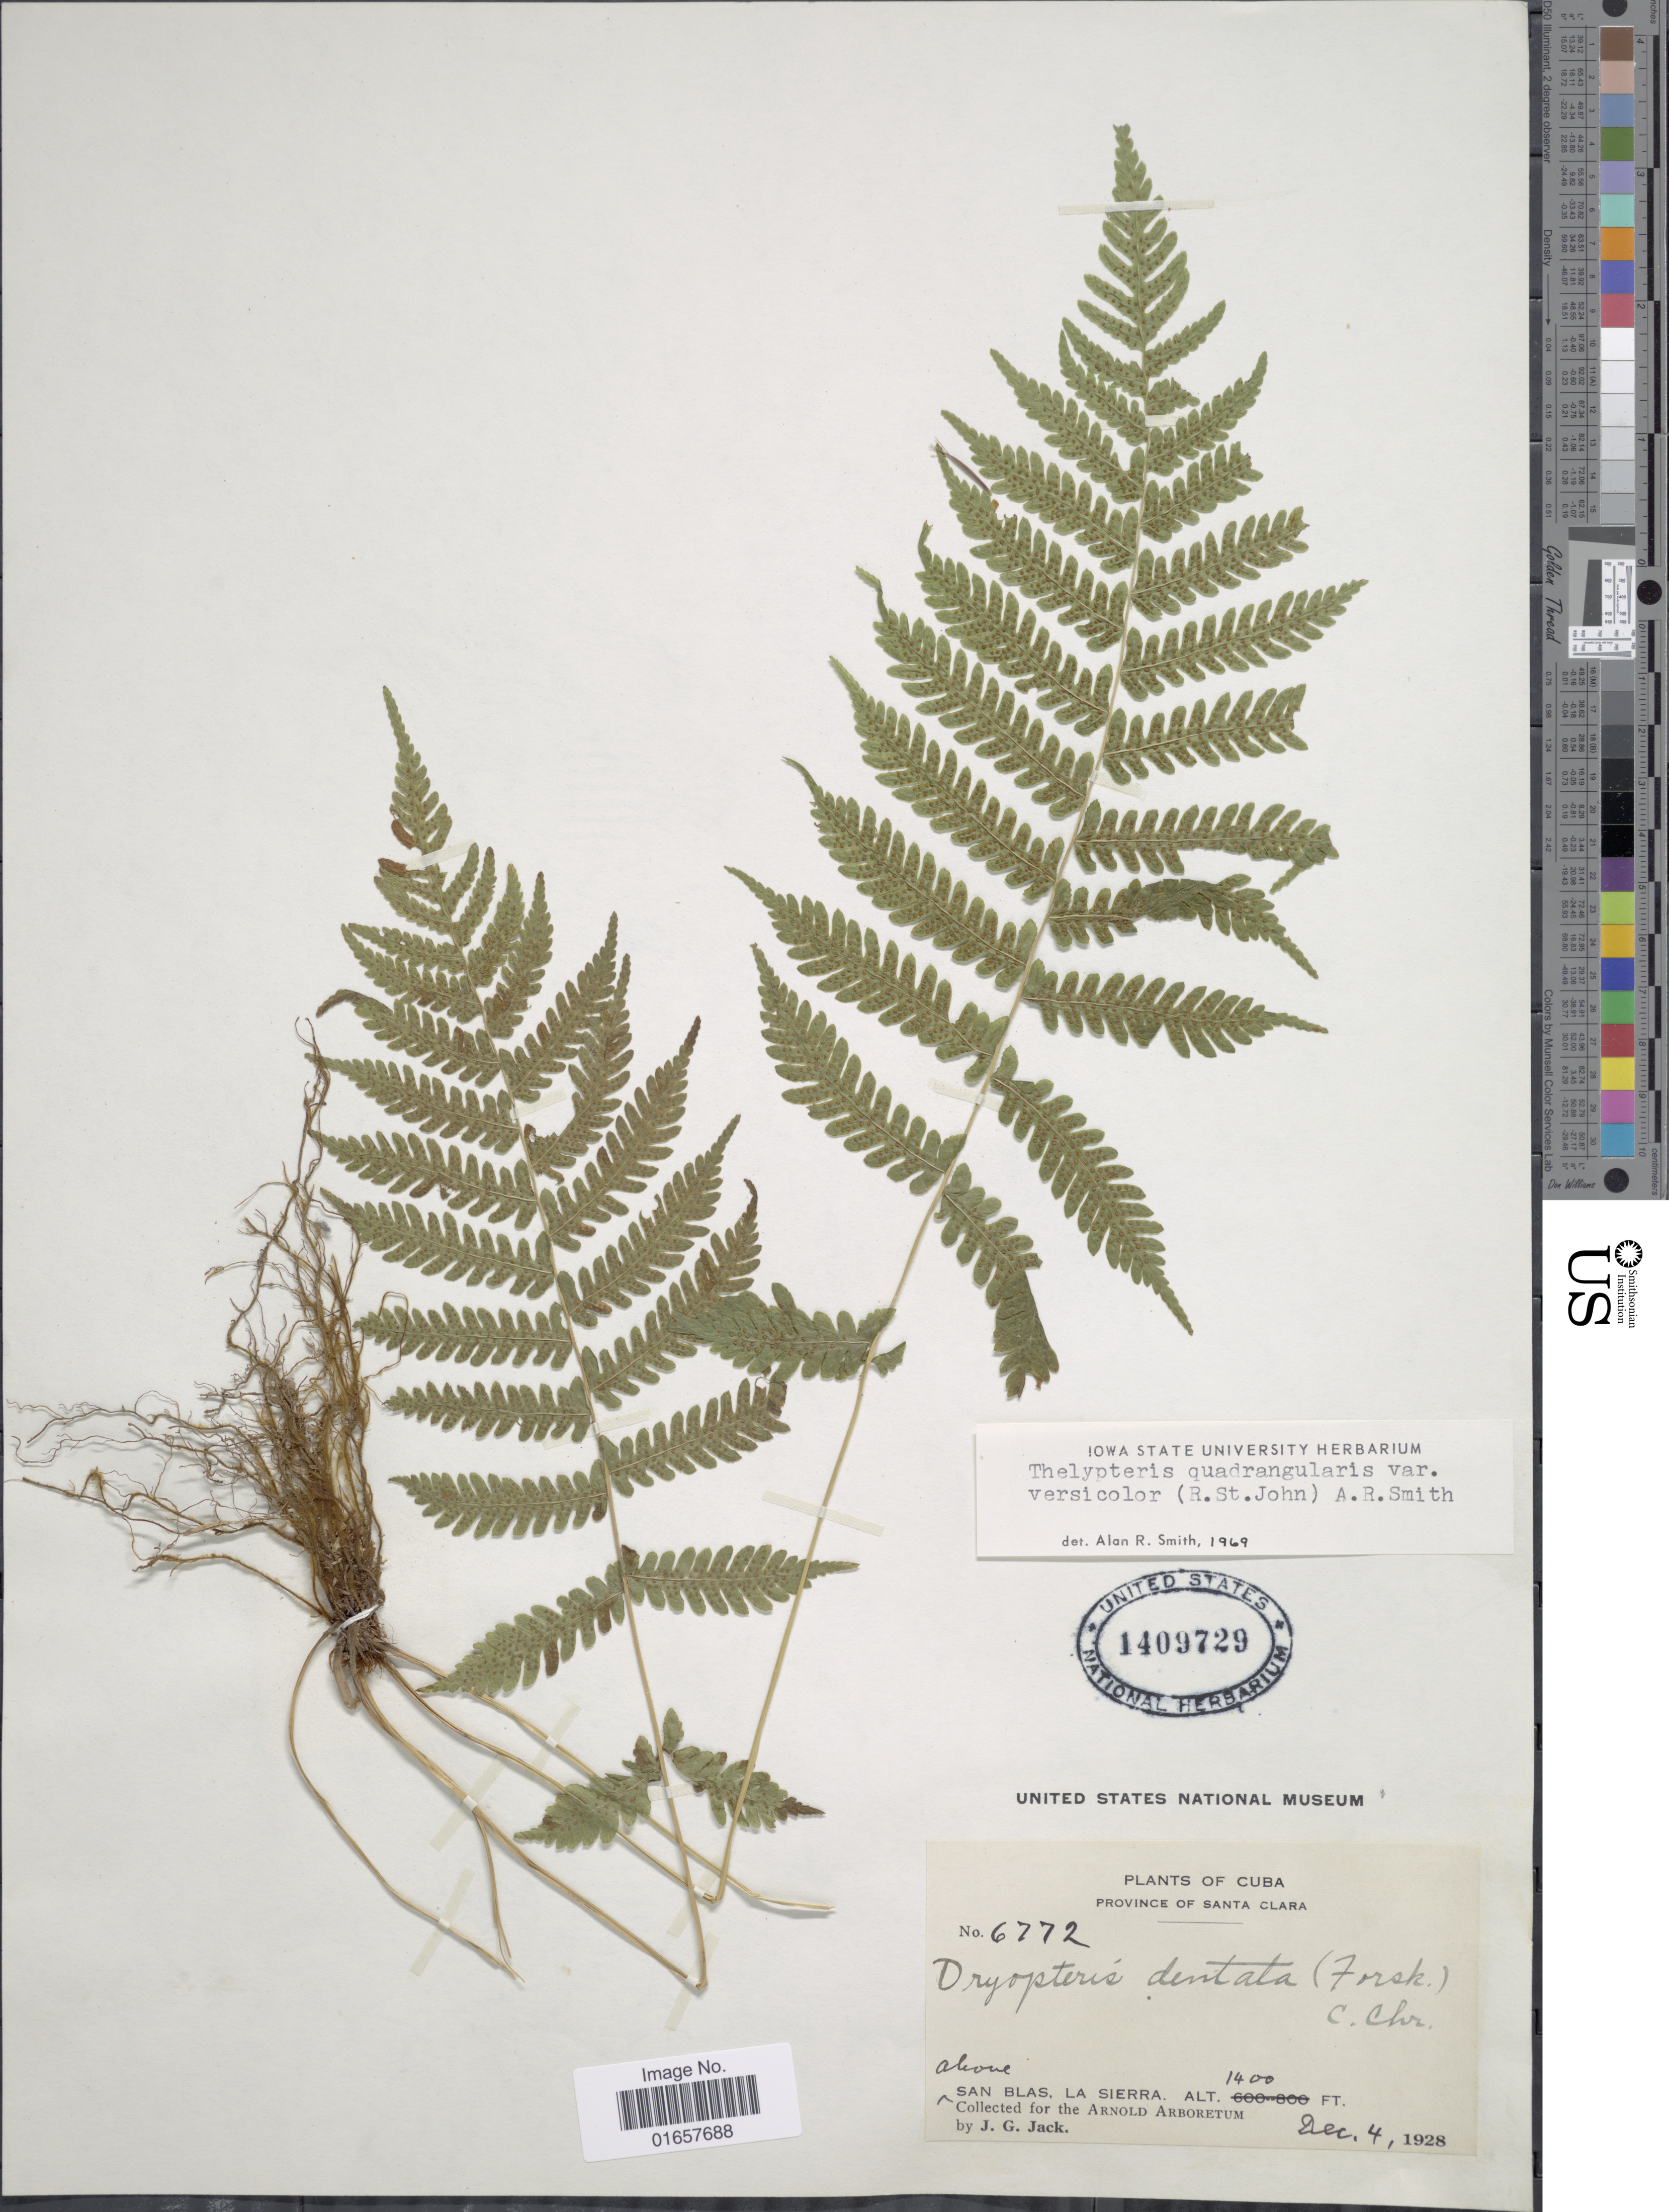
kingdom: Plantae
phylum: Tracheophyta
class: Polypodiopsida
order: Polypodiales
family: Thelypteridaceae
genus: Christella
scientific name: Christella hispidula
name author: (Decne.) Holttum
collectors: J. G. Jack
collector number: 6772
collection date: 1928-12-04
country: Cuba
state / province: Las Villas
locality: Cuba, Province of Santa Clara, above San Blas, La Sierra.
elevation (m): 427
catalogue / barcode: US 1409729